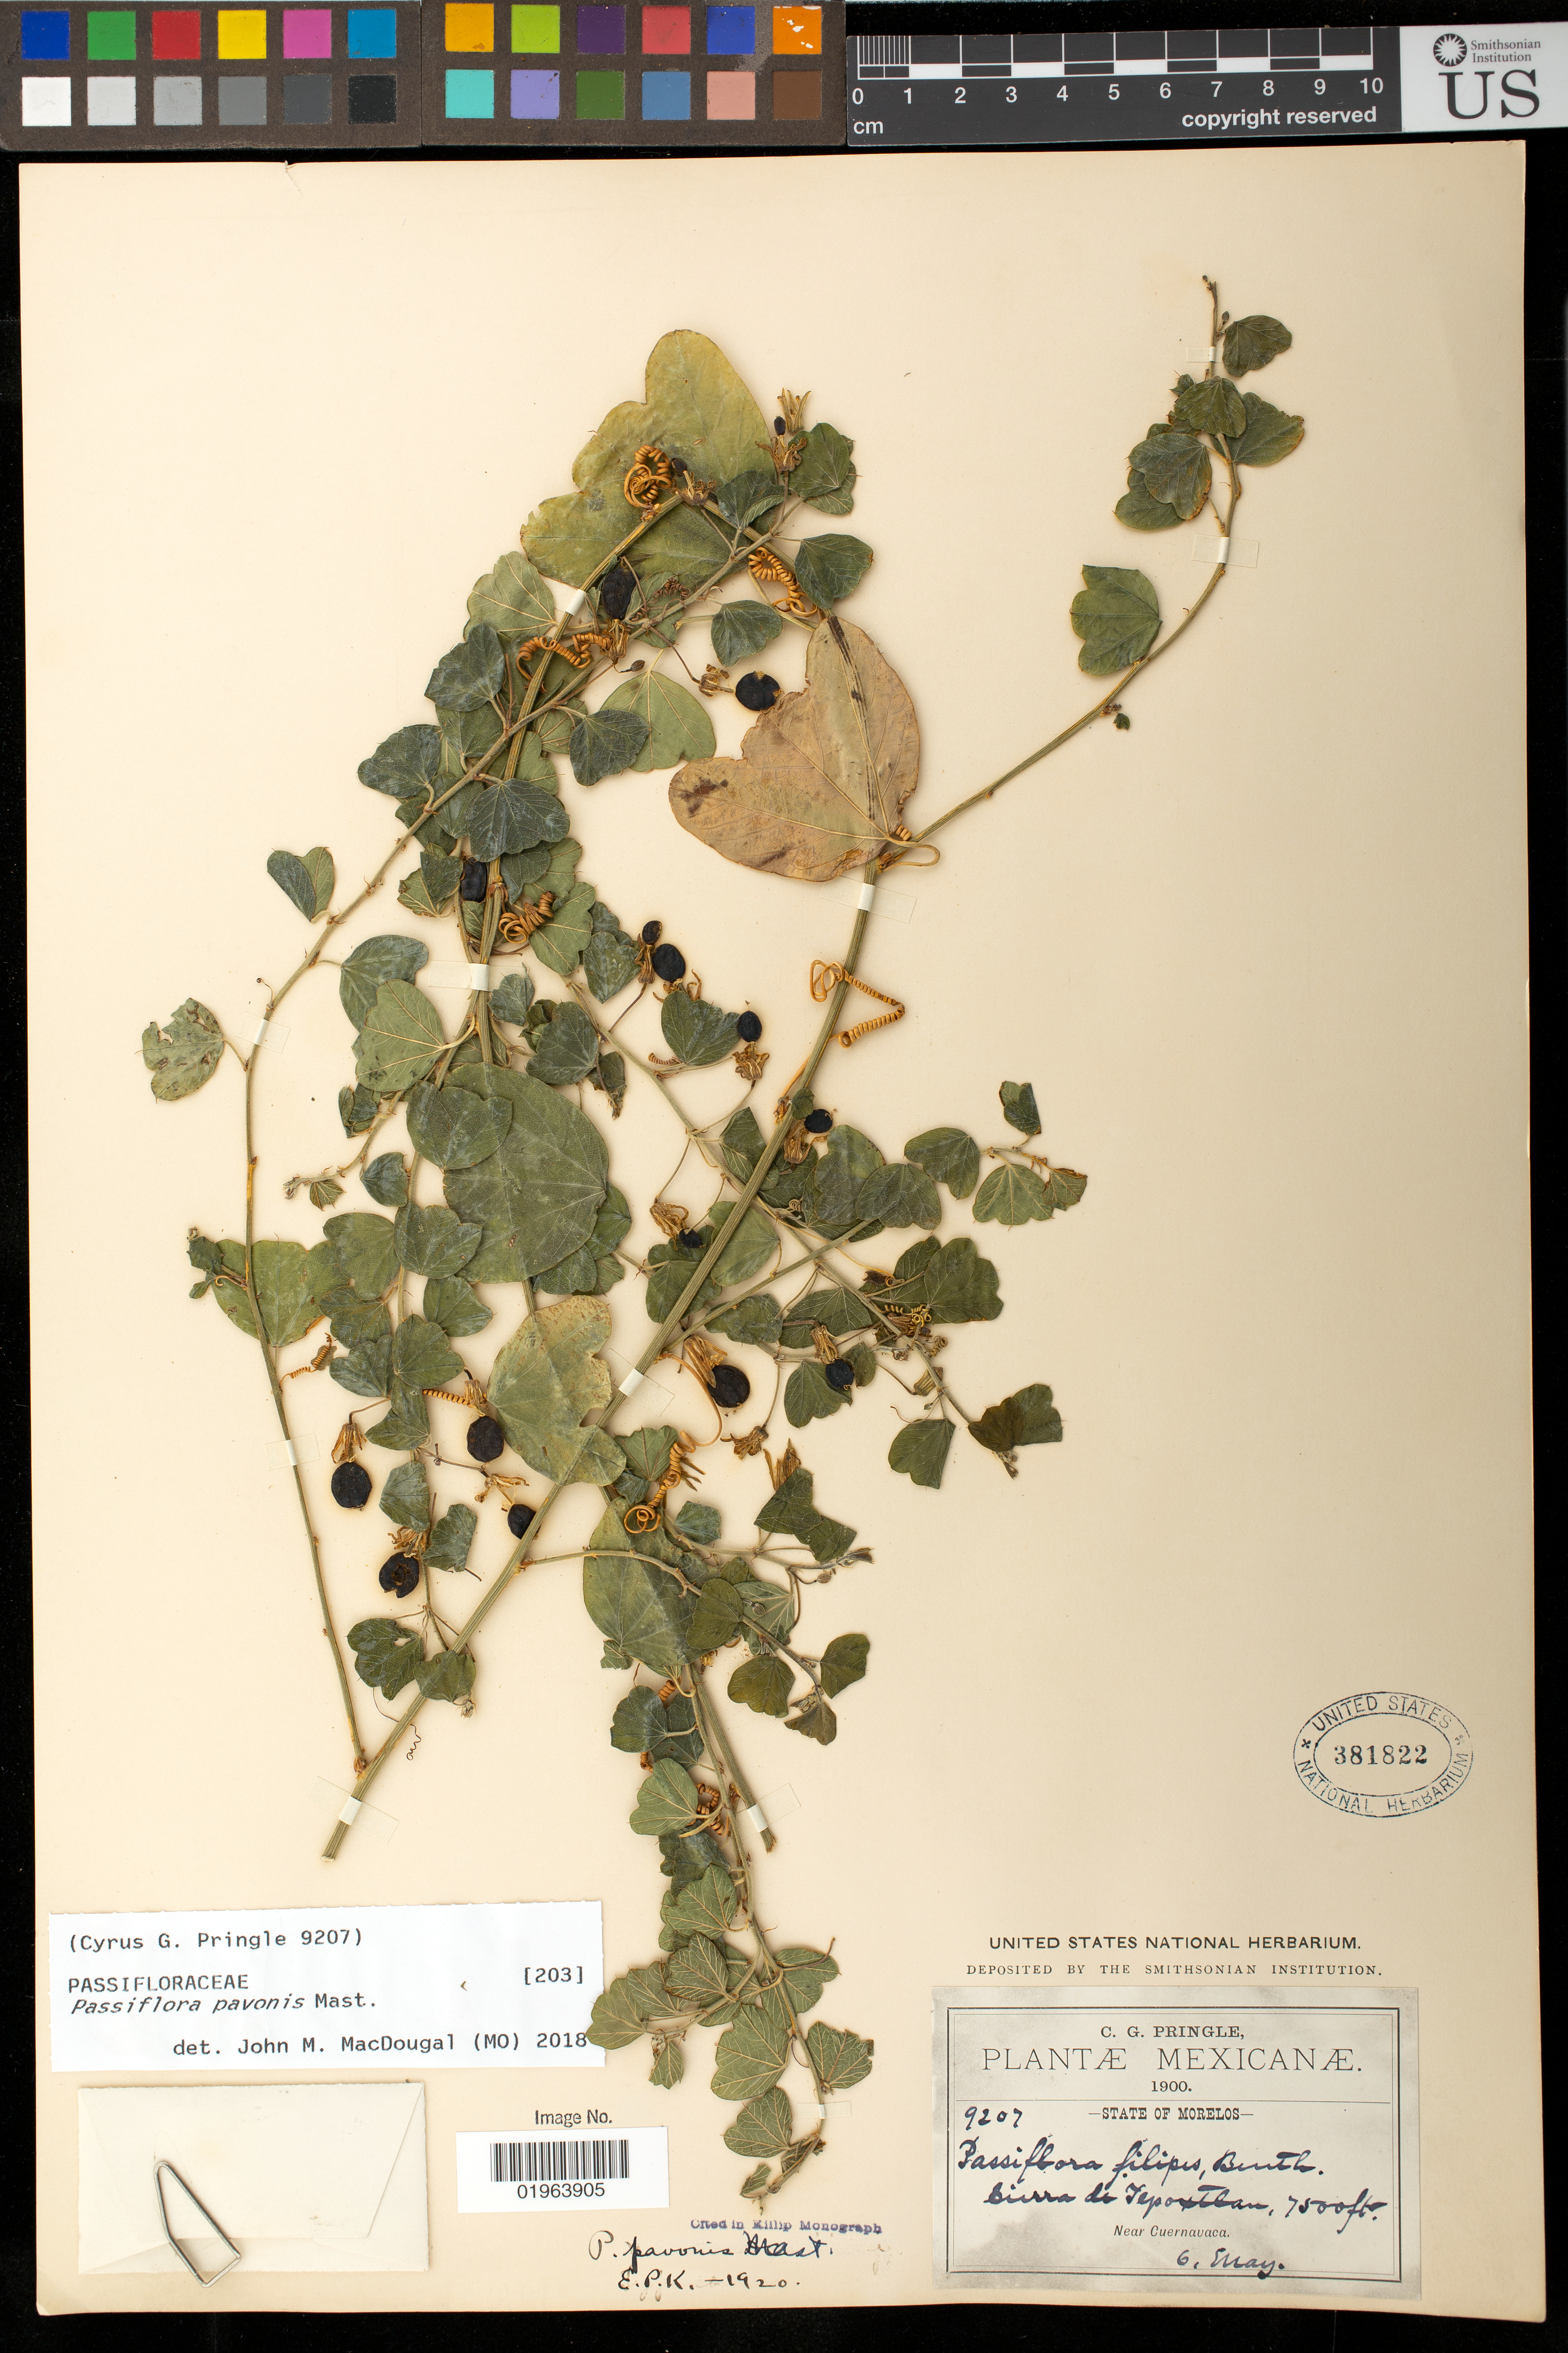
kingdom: Plantae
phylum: Tracheophyta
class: Magnoliopsida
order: Malpighiales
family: Passifloraceae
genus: Passiflora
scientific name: Passiflora pavonis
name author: Mast.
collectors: C. G. Pringle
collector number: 9207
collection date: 1900-05-06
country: Mexico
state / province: Morelos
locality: Sierra de Tepoxtlan. Near Cuernavaca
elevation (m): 2286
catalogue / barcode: US 381822